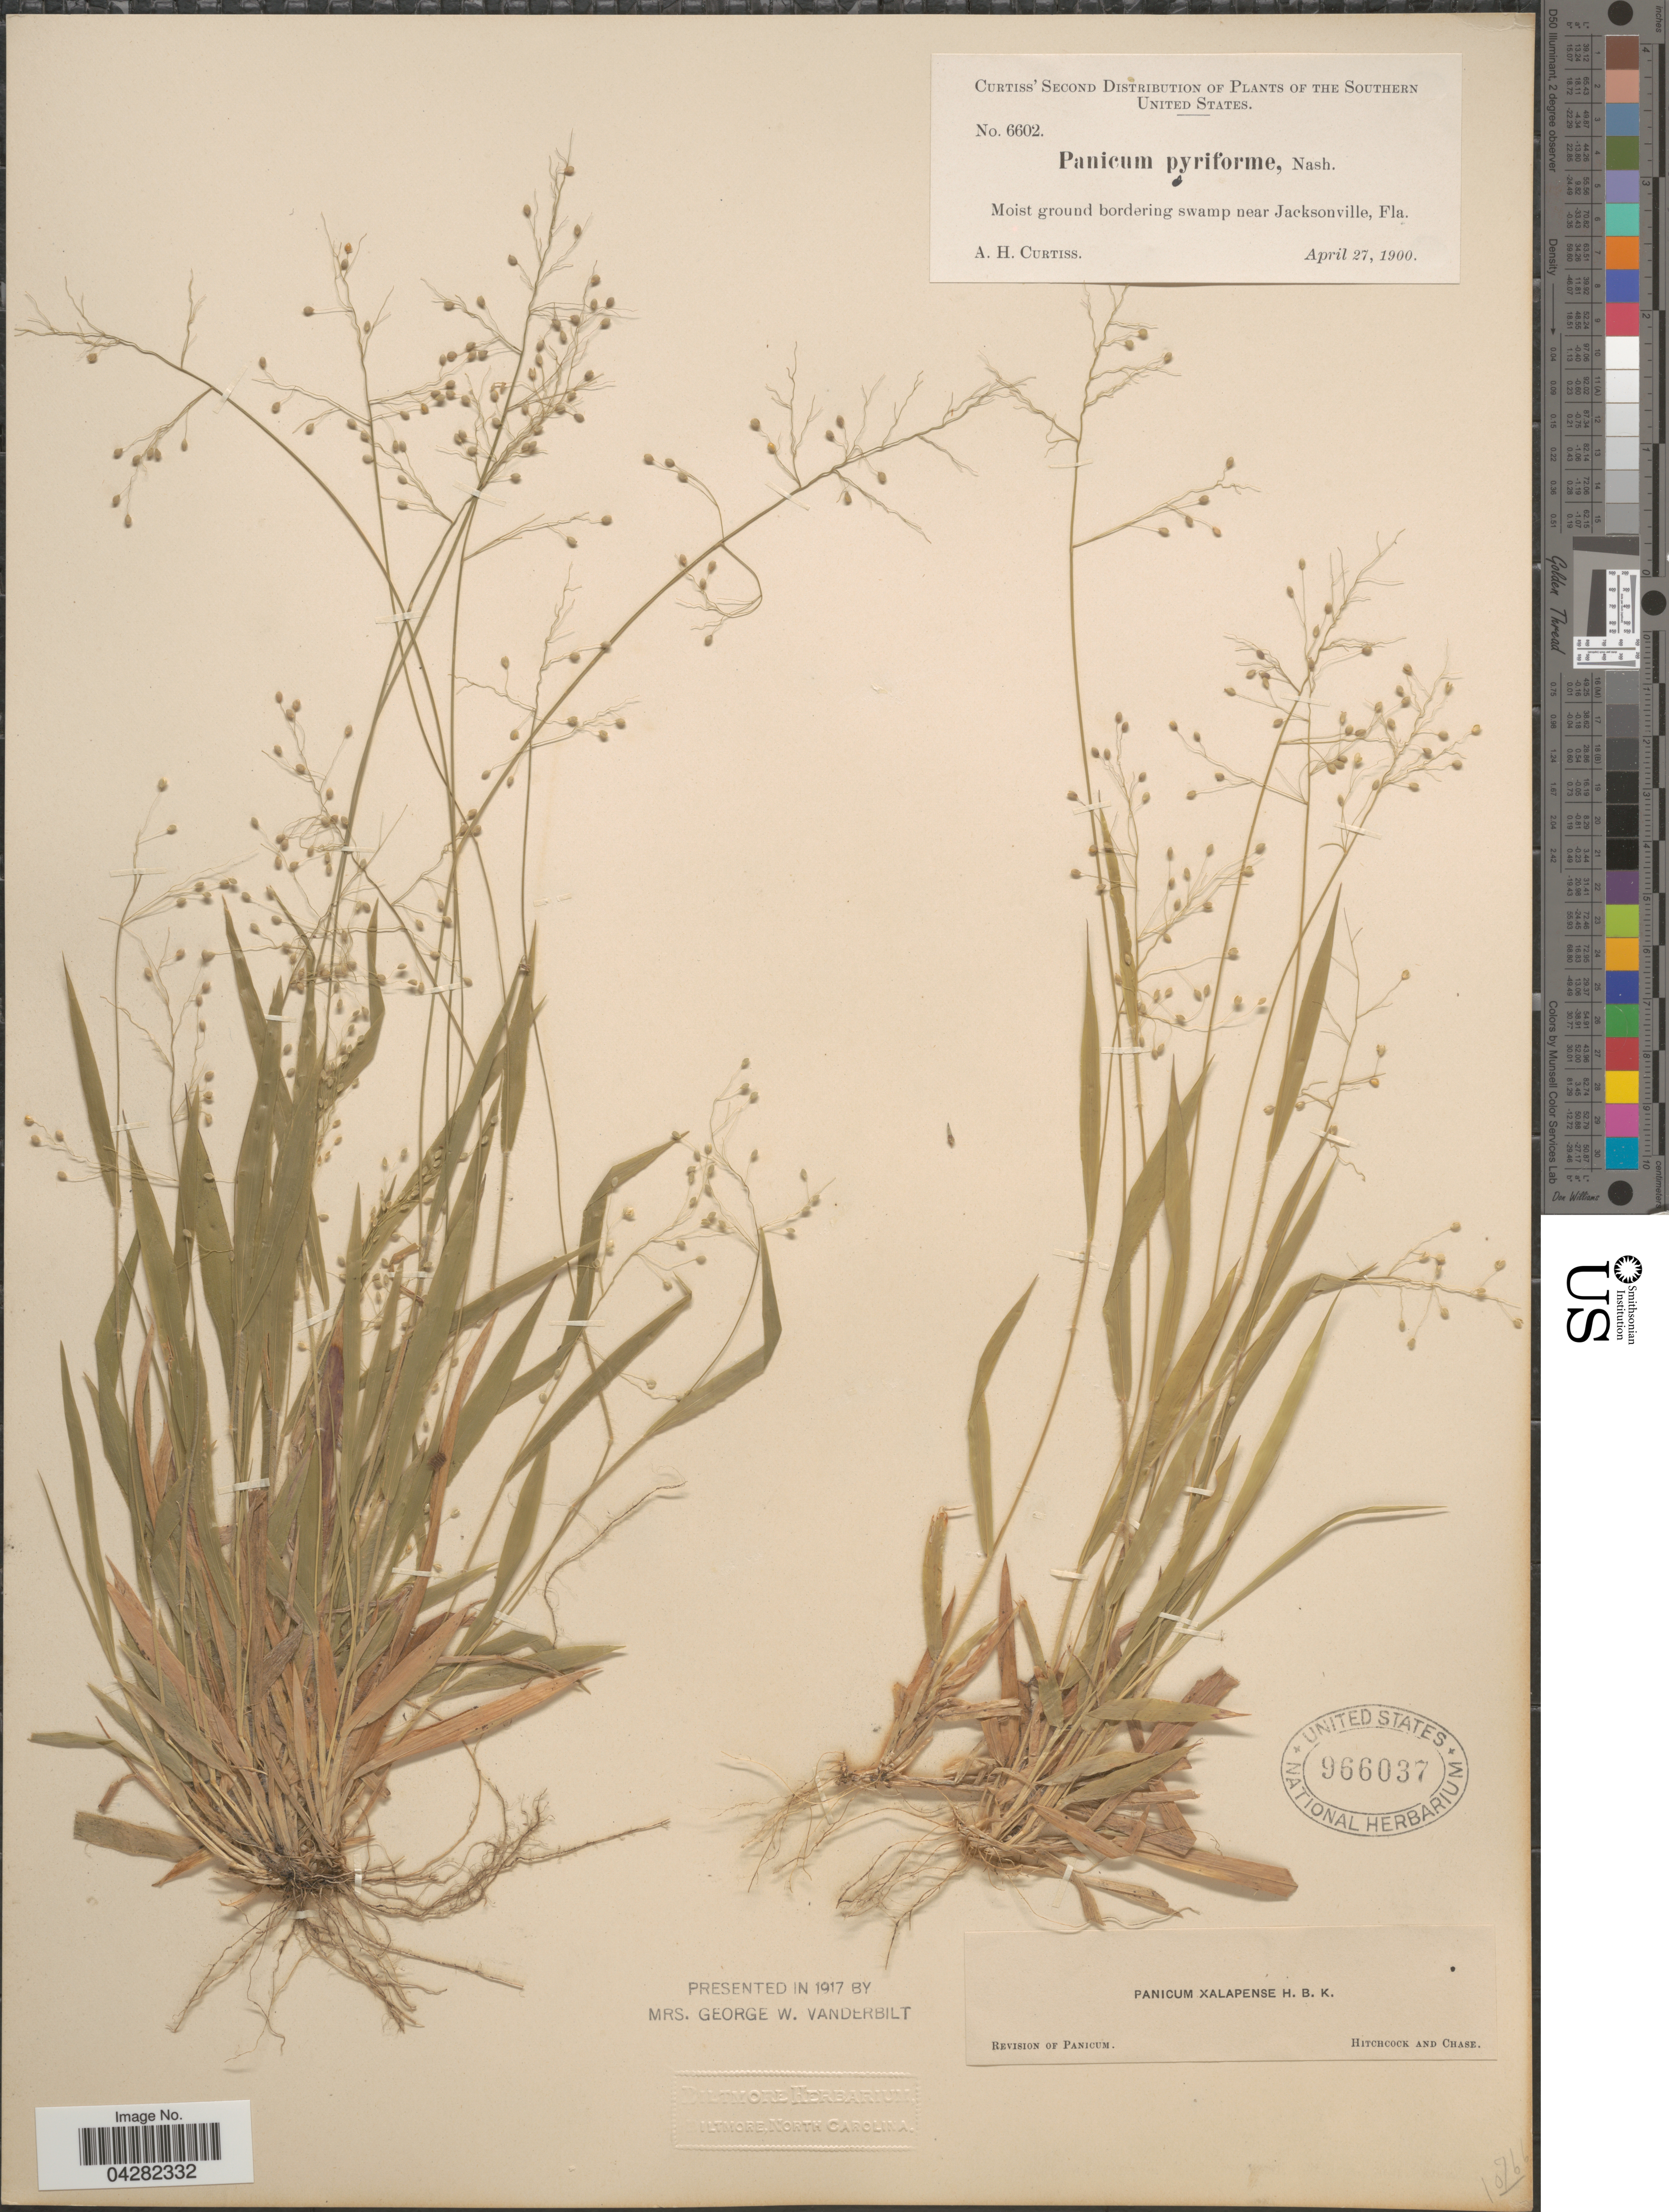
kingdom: Plantae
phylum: Tracheophyta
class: Liliopsida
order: Poales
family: Poaceae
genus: Dichanthelium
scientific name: Dichanthelium laxiflorum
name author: (Lam.) Gould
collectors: A. H. Curtiss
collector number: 6602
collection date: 1900-04-27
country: United States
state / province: Florida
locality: Southern United States. Moist ground bordering swamp near Jacksonville.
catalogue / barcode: US 966037